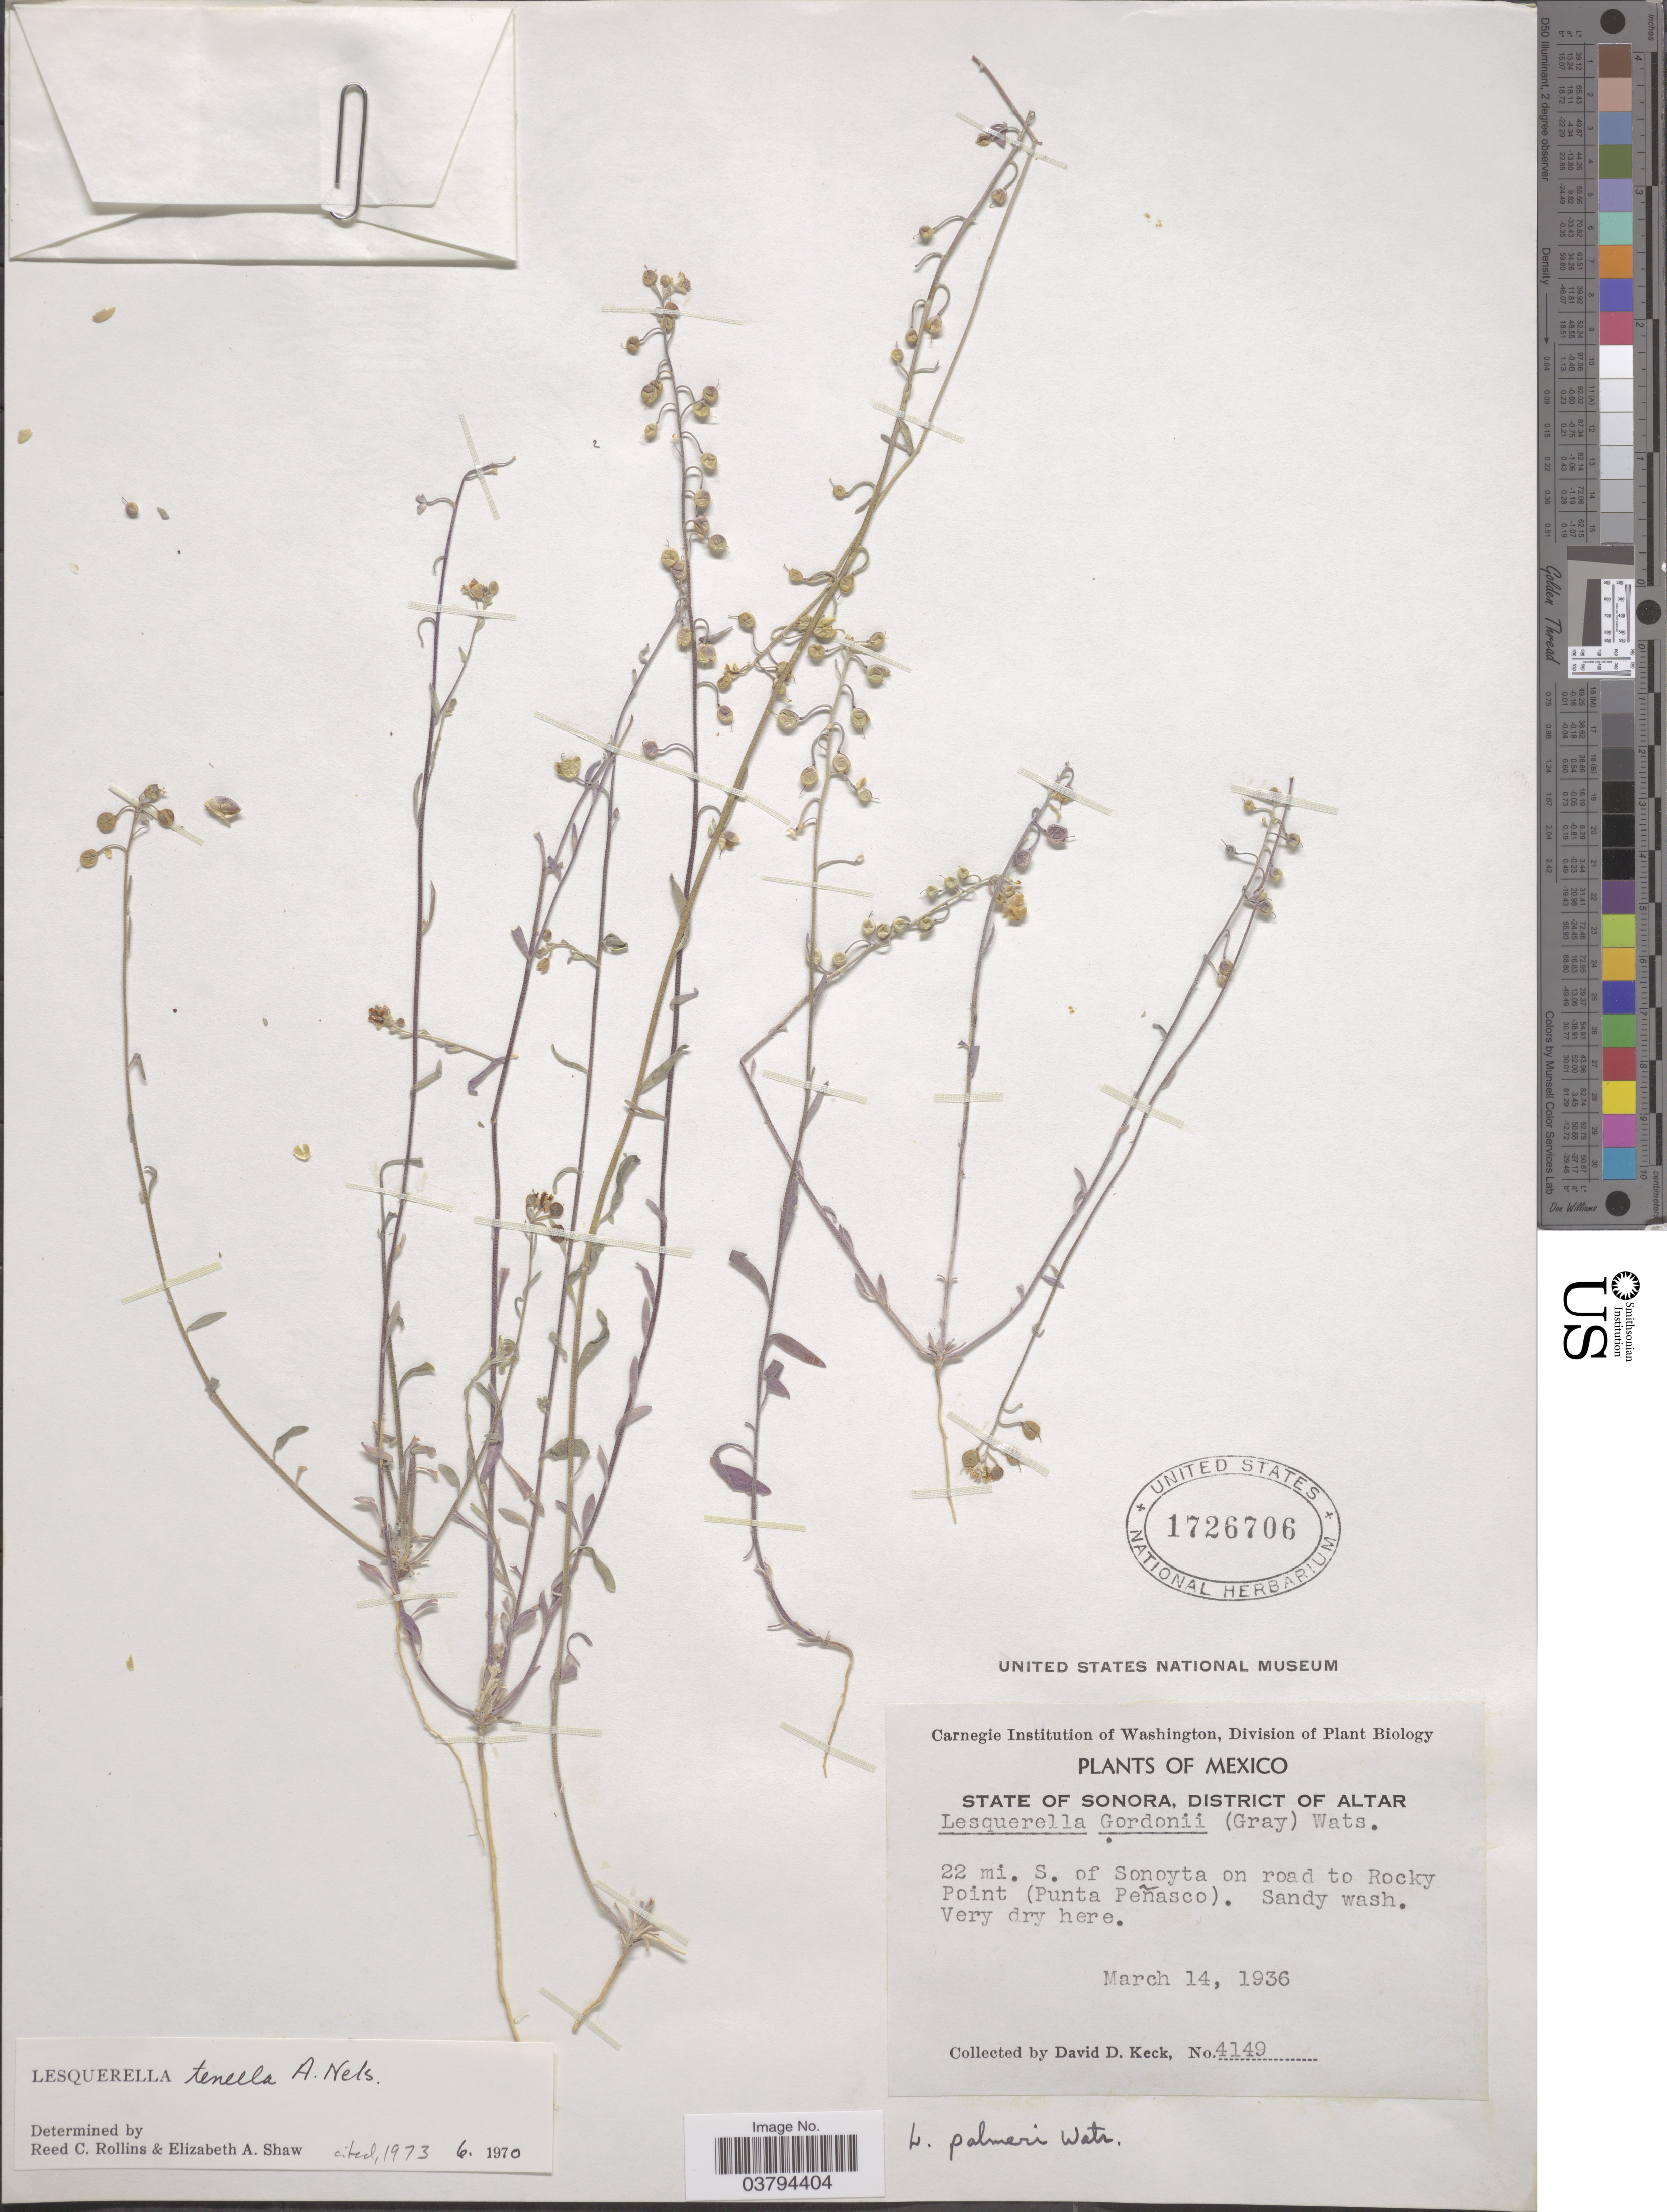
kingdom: Plantae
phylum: Tracheophyta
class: Magnoliopsida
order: Brassicales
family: Brassicaceae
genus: Lesquerella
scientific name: Lesquerella tenella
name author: A. Nelson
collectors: D. D. Keck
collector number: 4149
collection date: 1936-03-14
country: Mexico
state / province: Sonora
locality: State of Sonora, District of Altar. 22 mi. S. of Sonoyta on road to Rocky Point (Punta Peñasco).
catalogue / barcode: US 1726706